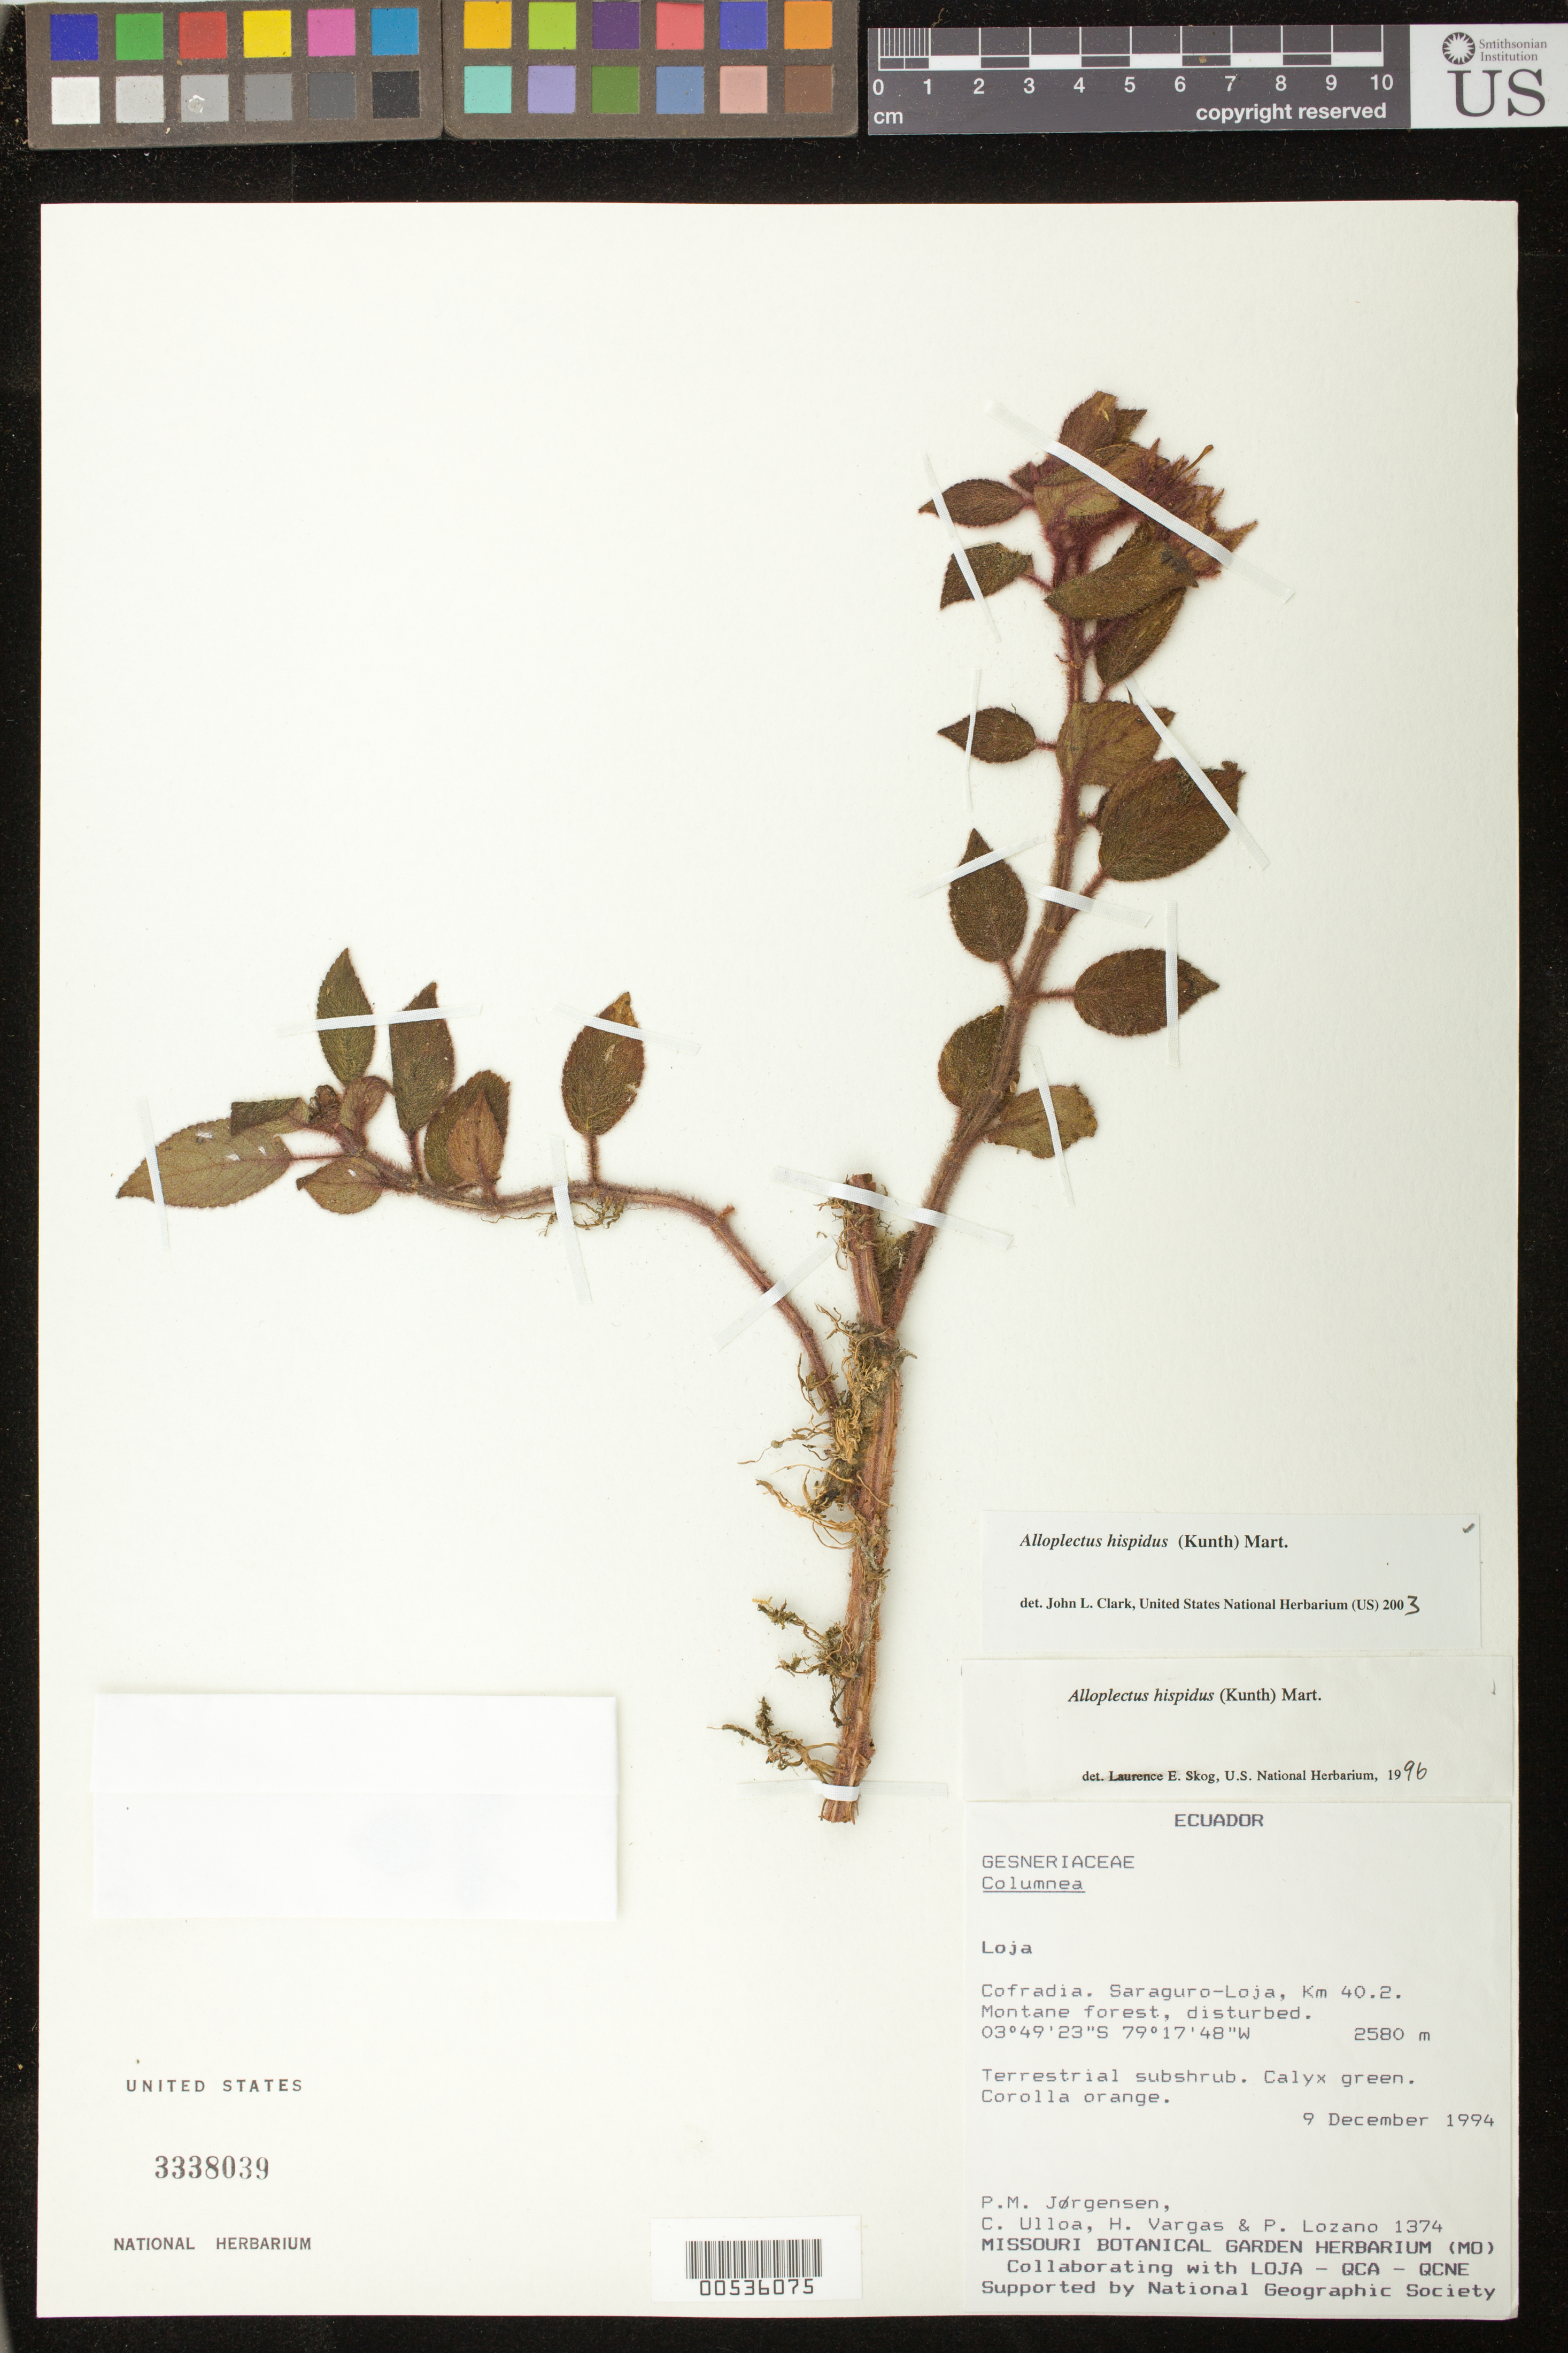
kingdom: Plantae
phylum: Tracheophyta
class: Magnoliopsida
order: Lamiales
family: Gesneriaceae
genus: Alloplectus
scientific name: Alloplectus hispidus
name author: (Kunth) Mart.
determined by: Clark, J. L., (SEL), The Marie Selby Botanical Garden (UNITED STATES)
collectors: P. M. Jørgensen, C. Ulloa, H. Vargas & P. Lozano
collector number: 1374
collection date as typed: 09 Dec 1994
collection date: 1994-12-09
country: Ecuador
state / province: Loja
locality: Cofradia; Saraguro-Loja, km 40.2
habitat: Montane forest, disturbed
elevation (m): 2580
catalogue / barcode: US 3338039